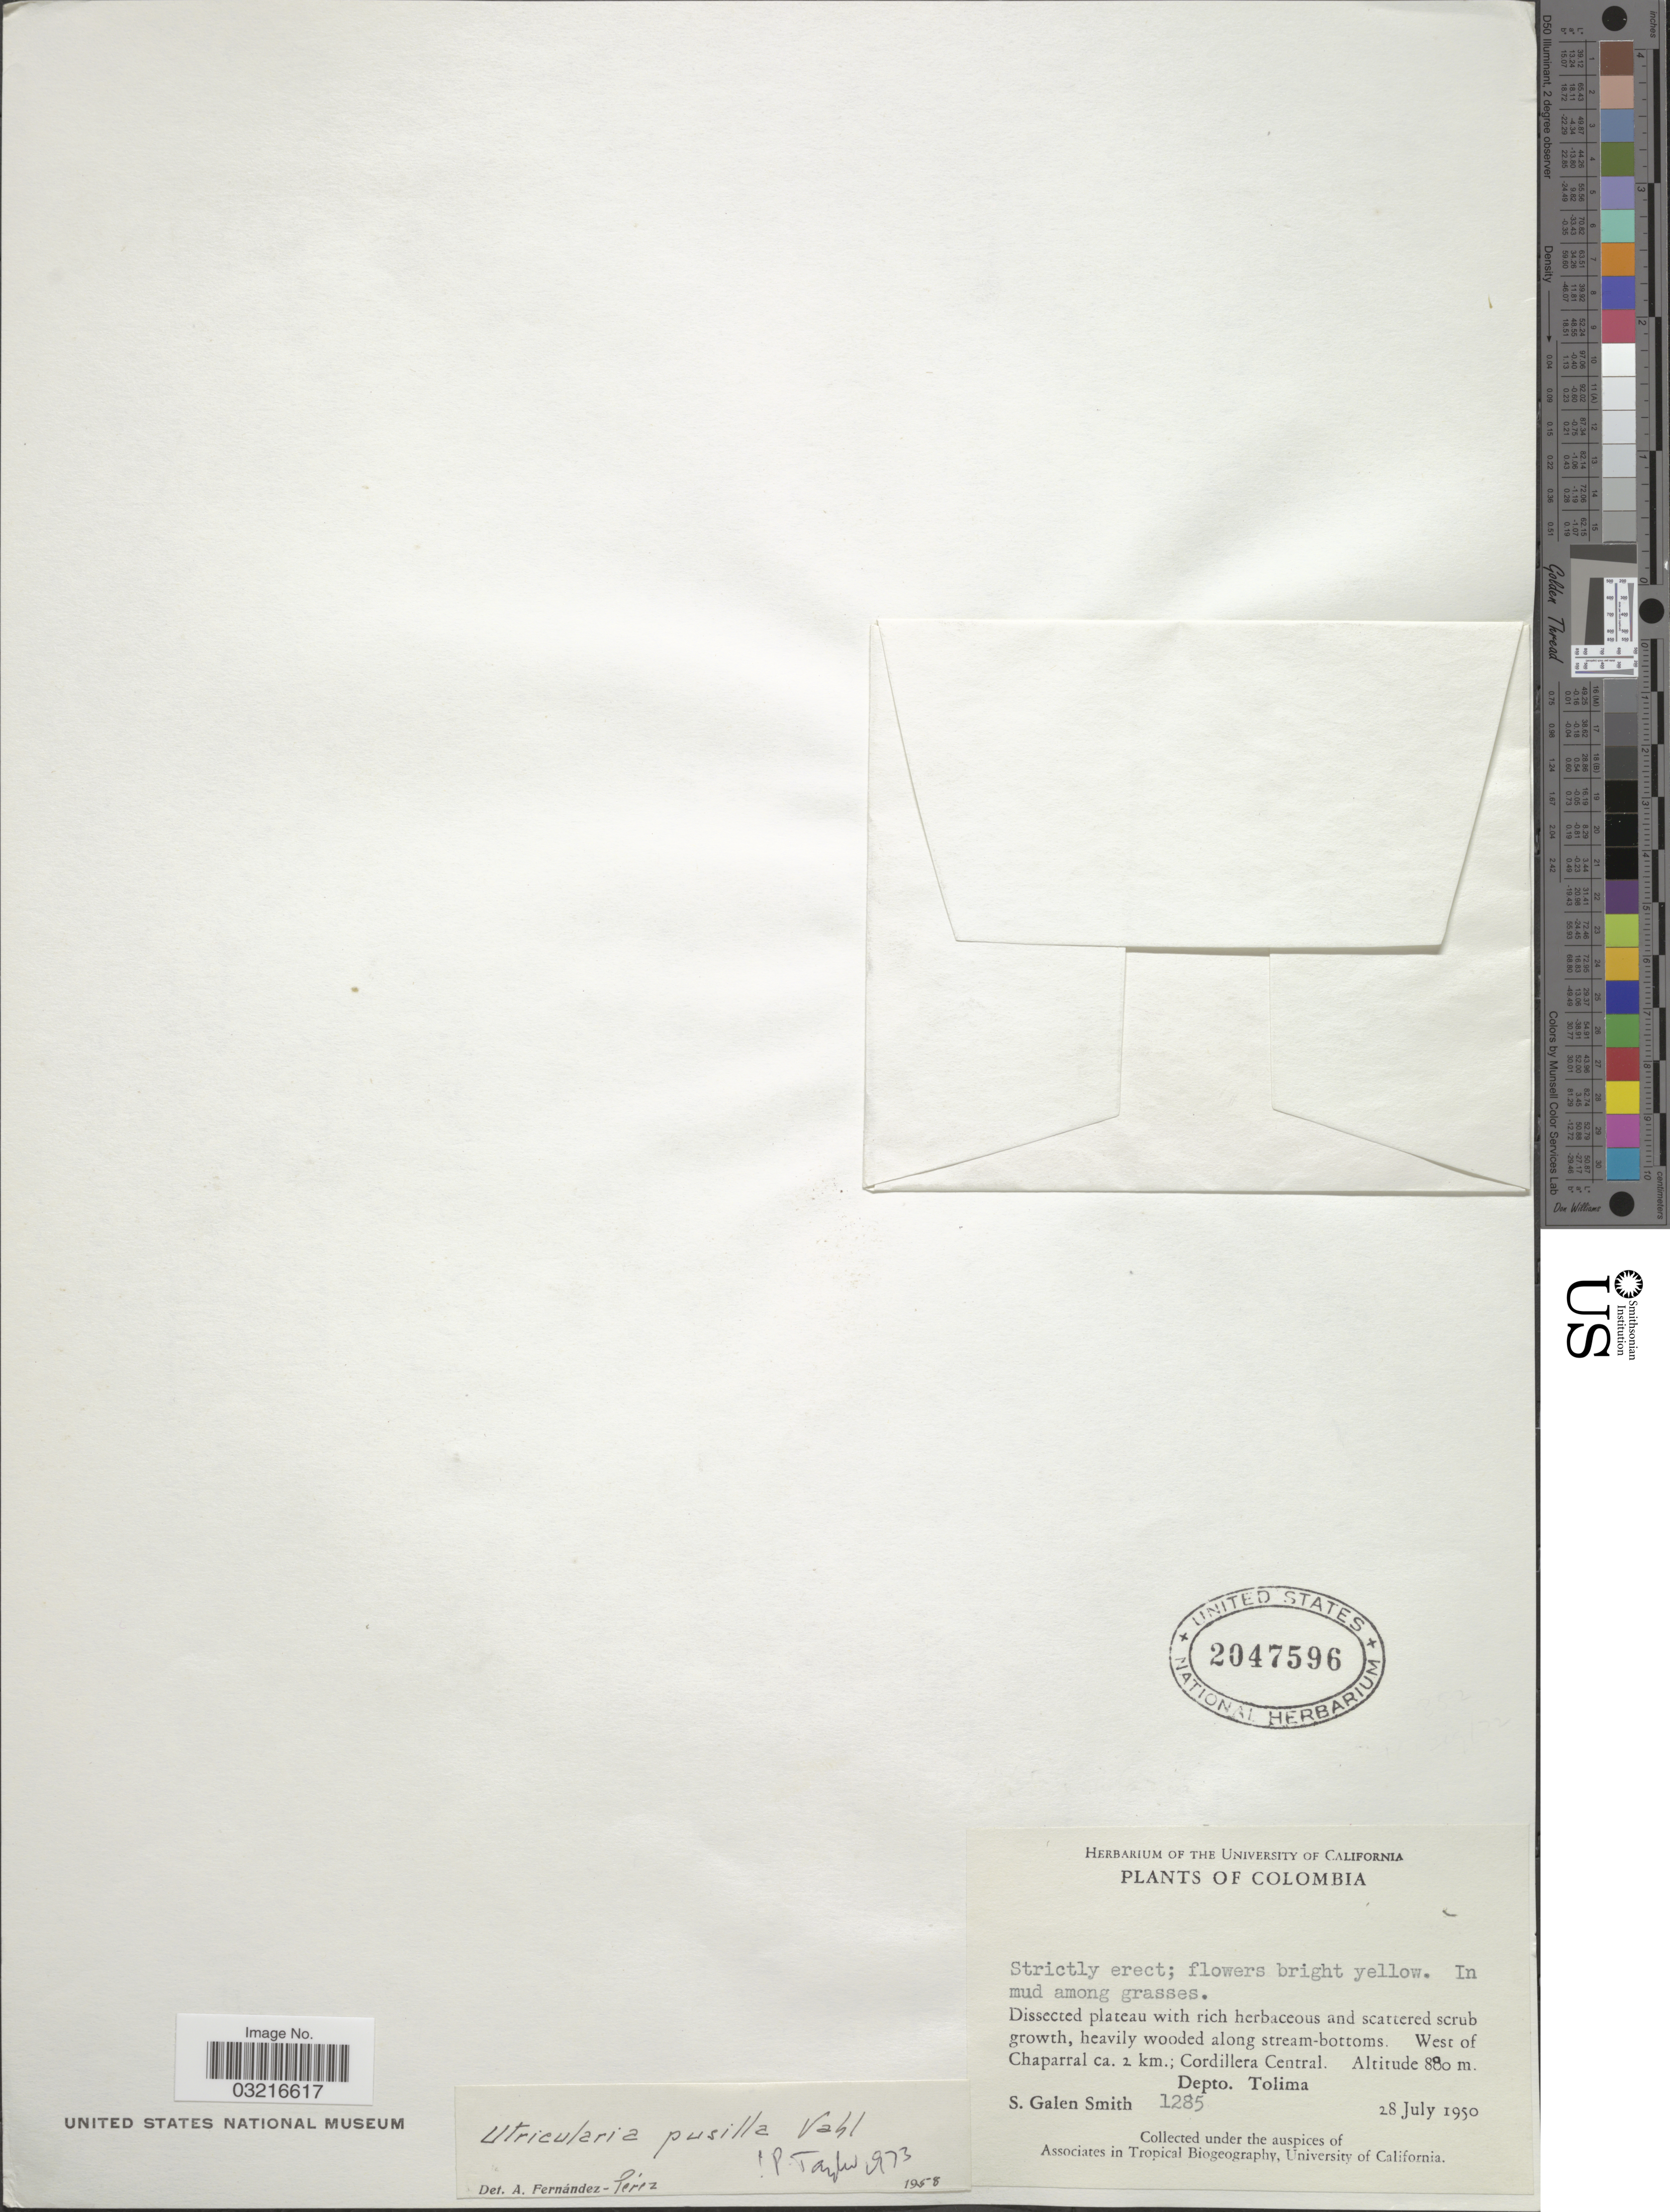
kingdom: Plantae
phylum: Tracheophyta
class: Magnoliopsida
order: Lamiales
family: Lentibulariaceae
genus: Utricularia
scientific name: Utricularia pusilla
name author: Vahl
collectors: S. G. Smith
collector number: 1285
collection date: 1950-07-28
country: Colombia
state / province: Tolima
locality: West of Chaparral ca. 2 km.; Cordillera Central. Depto. Tolima.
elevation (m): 880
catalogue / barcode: US 2047596